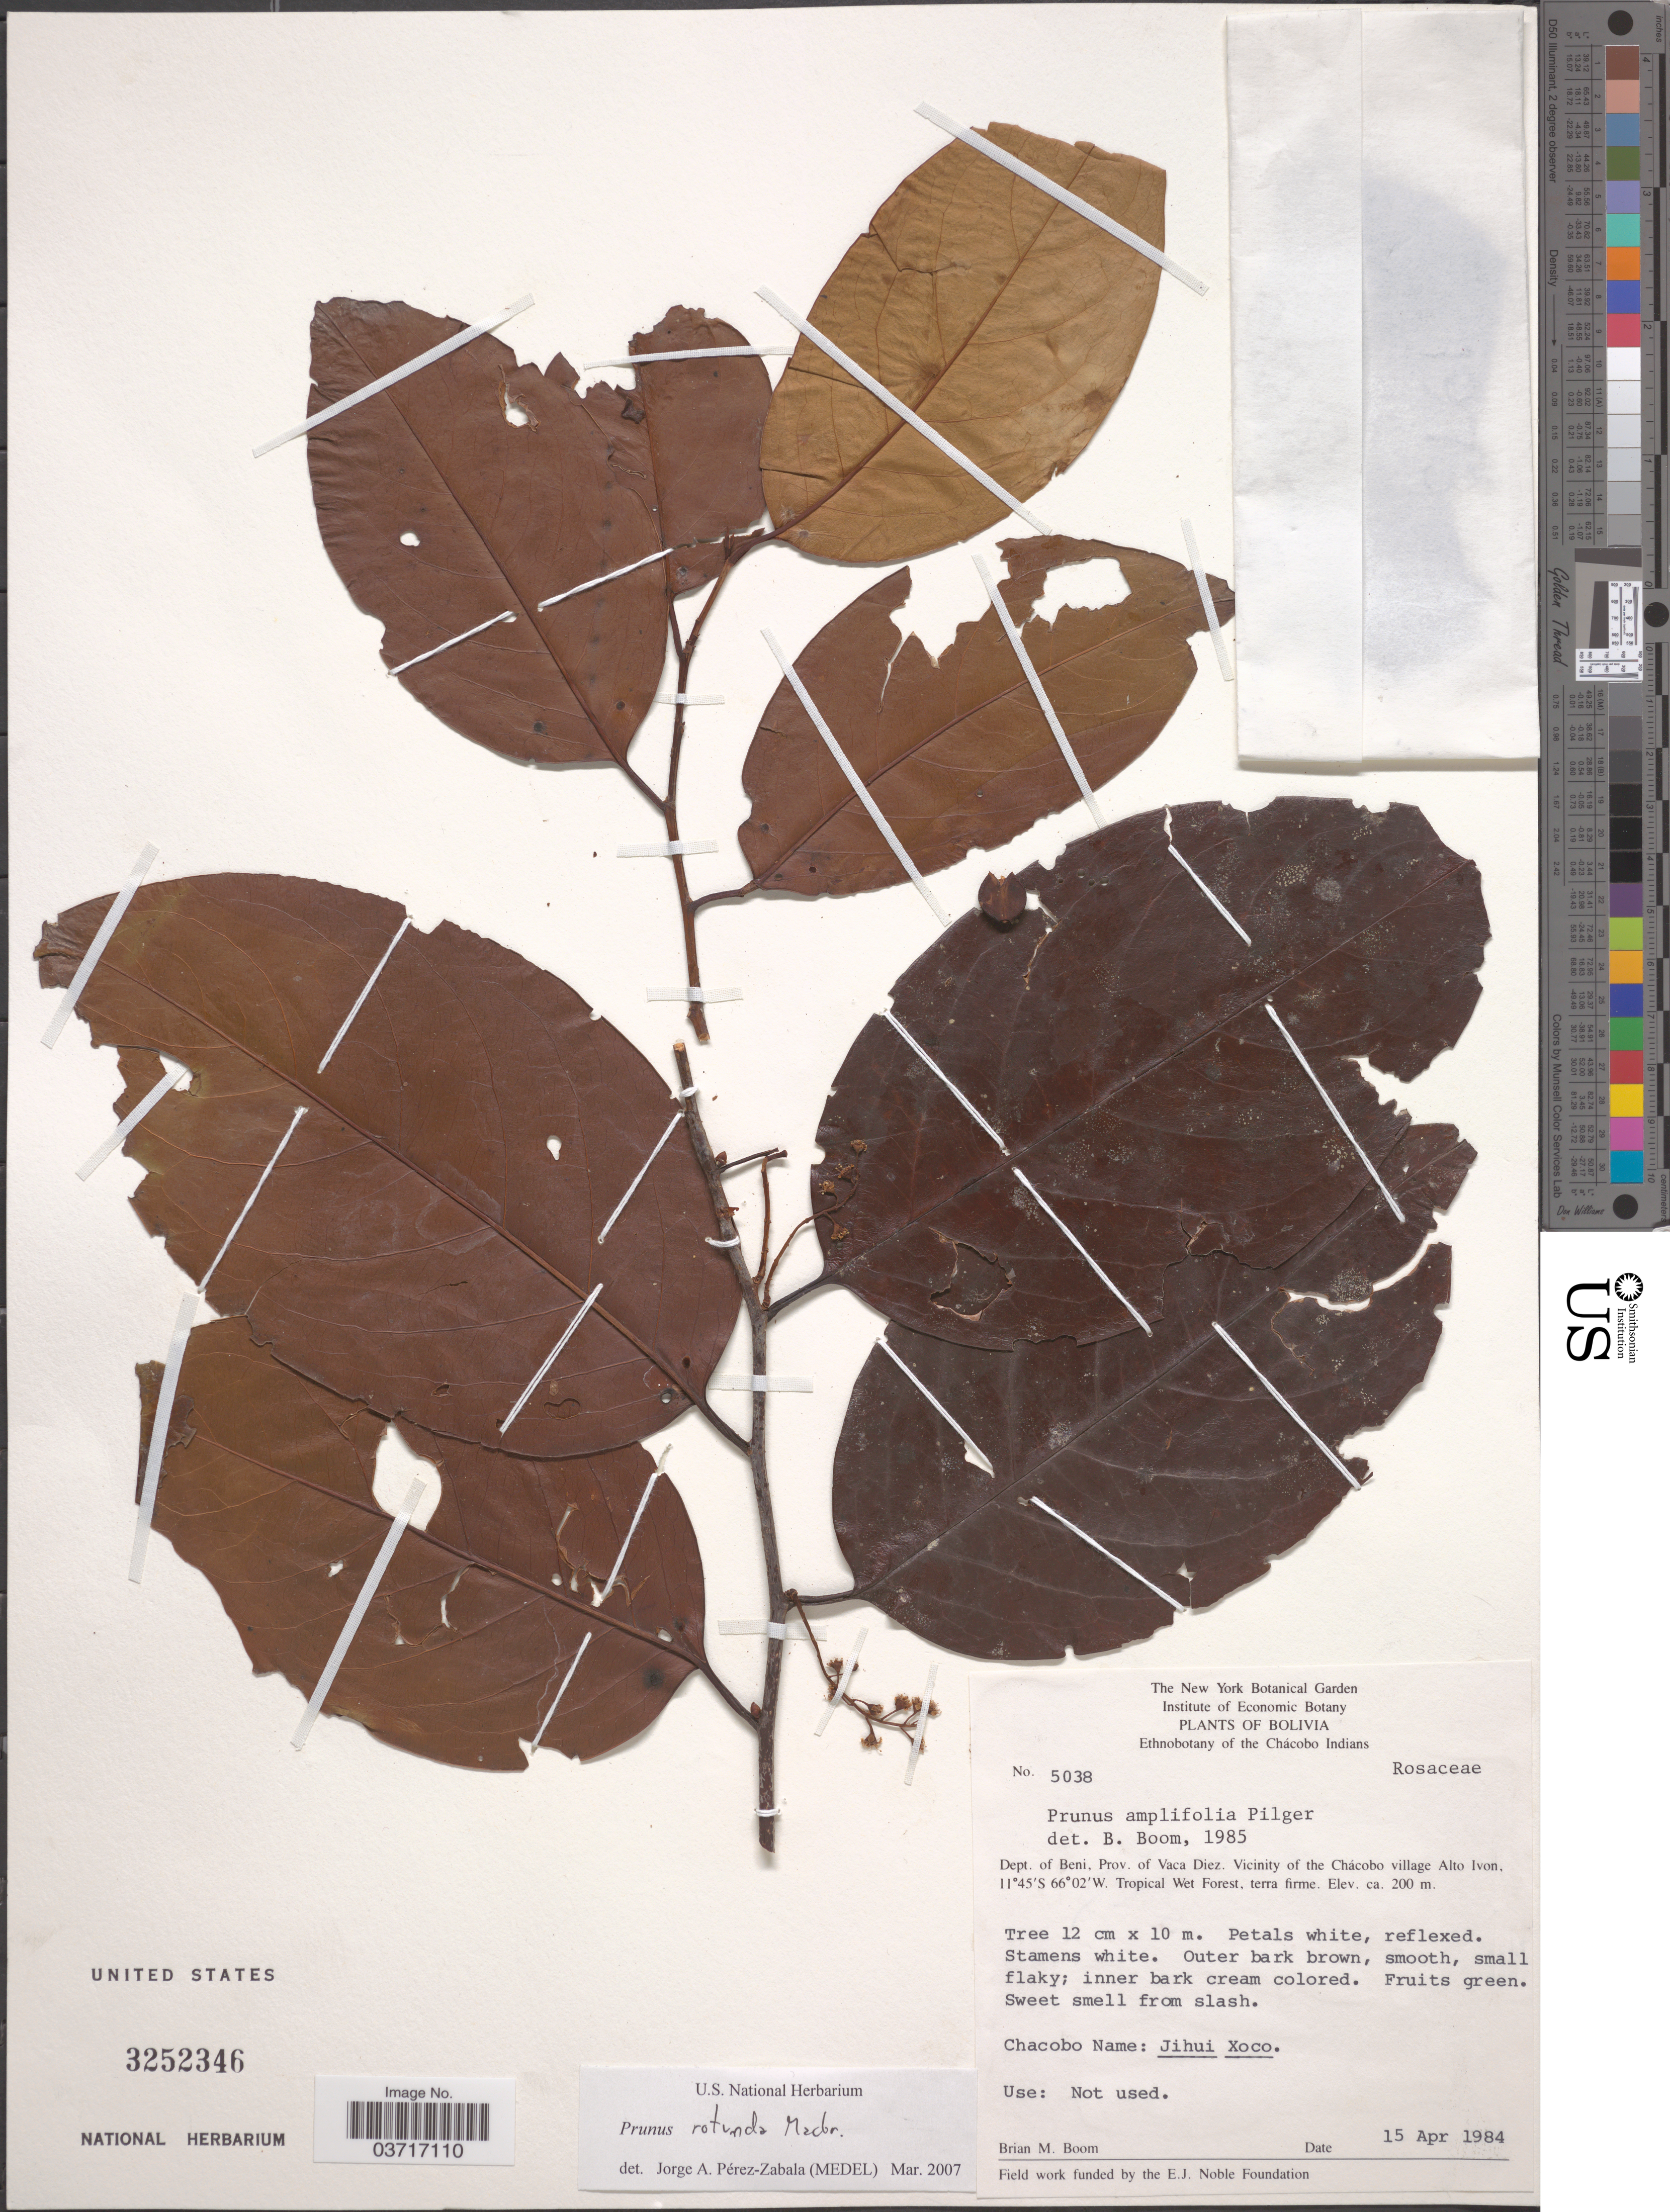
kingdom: Plantae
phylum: Tracheophyta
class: Magnoliopsida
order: Rosales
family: Rosaceae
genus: Prunus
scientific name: Prunus rotunda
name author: J.F. Macbr.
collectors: B. M. Boom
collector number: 5038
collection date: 1984-04-15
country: Bolivia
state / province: Beni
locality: Dept. of Beni, Prov. of Vaca Diez. Vicinity of the Chácobo village Alto Ivon.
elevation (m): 200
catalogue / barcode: US 3252346